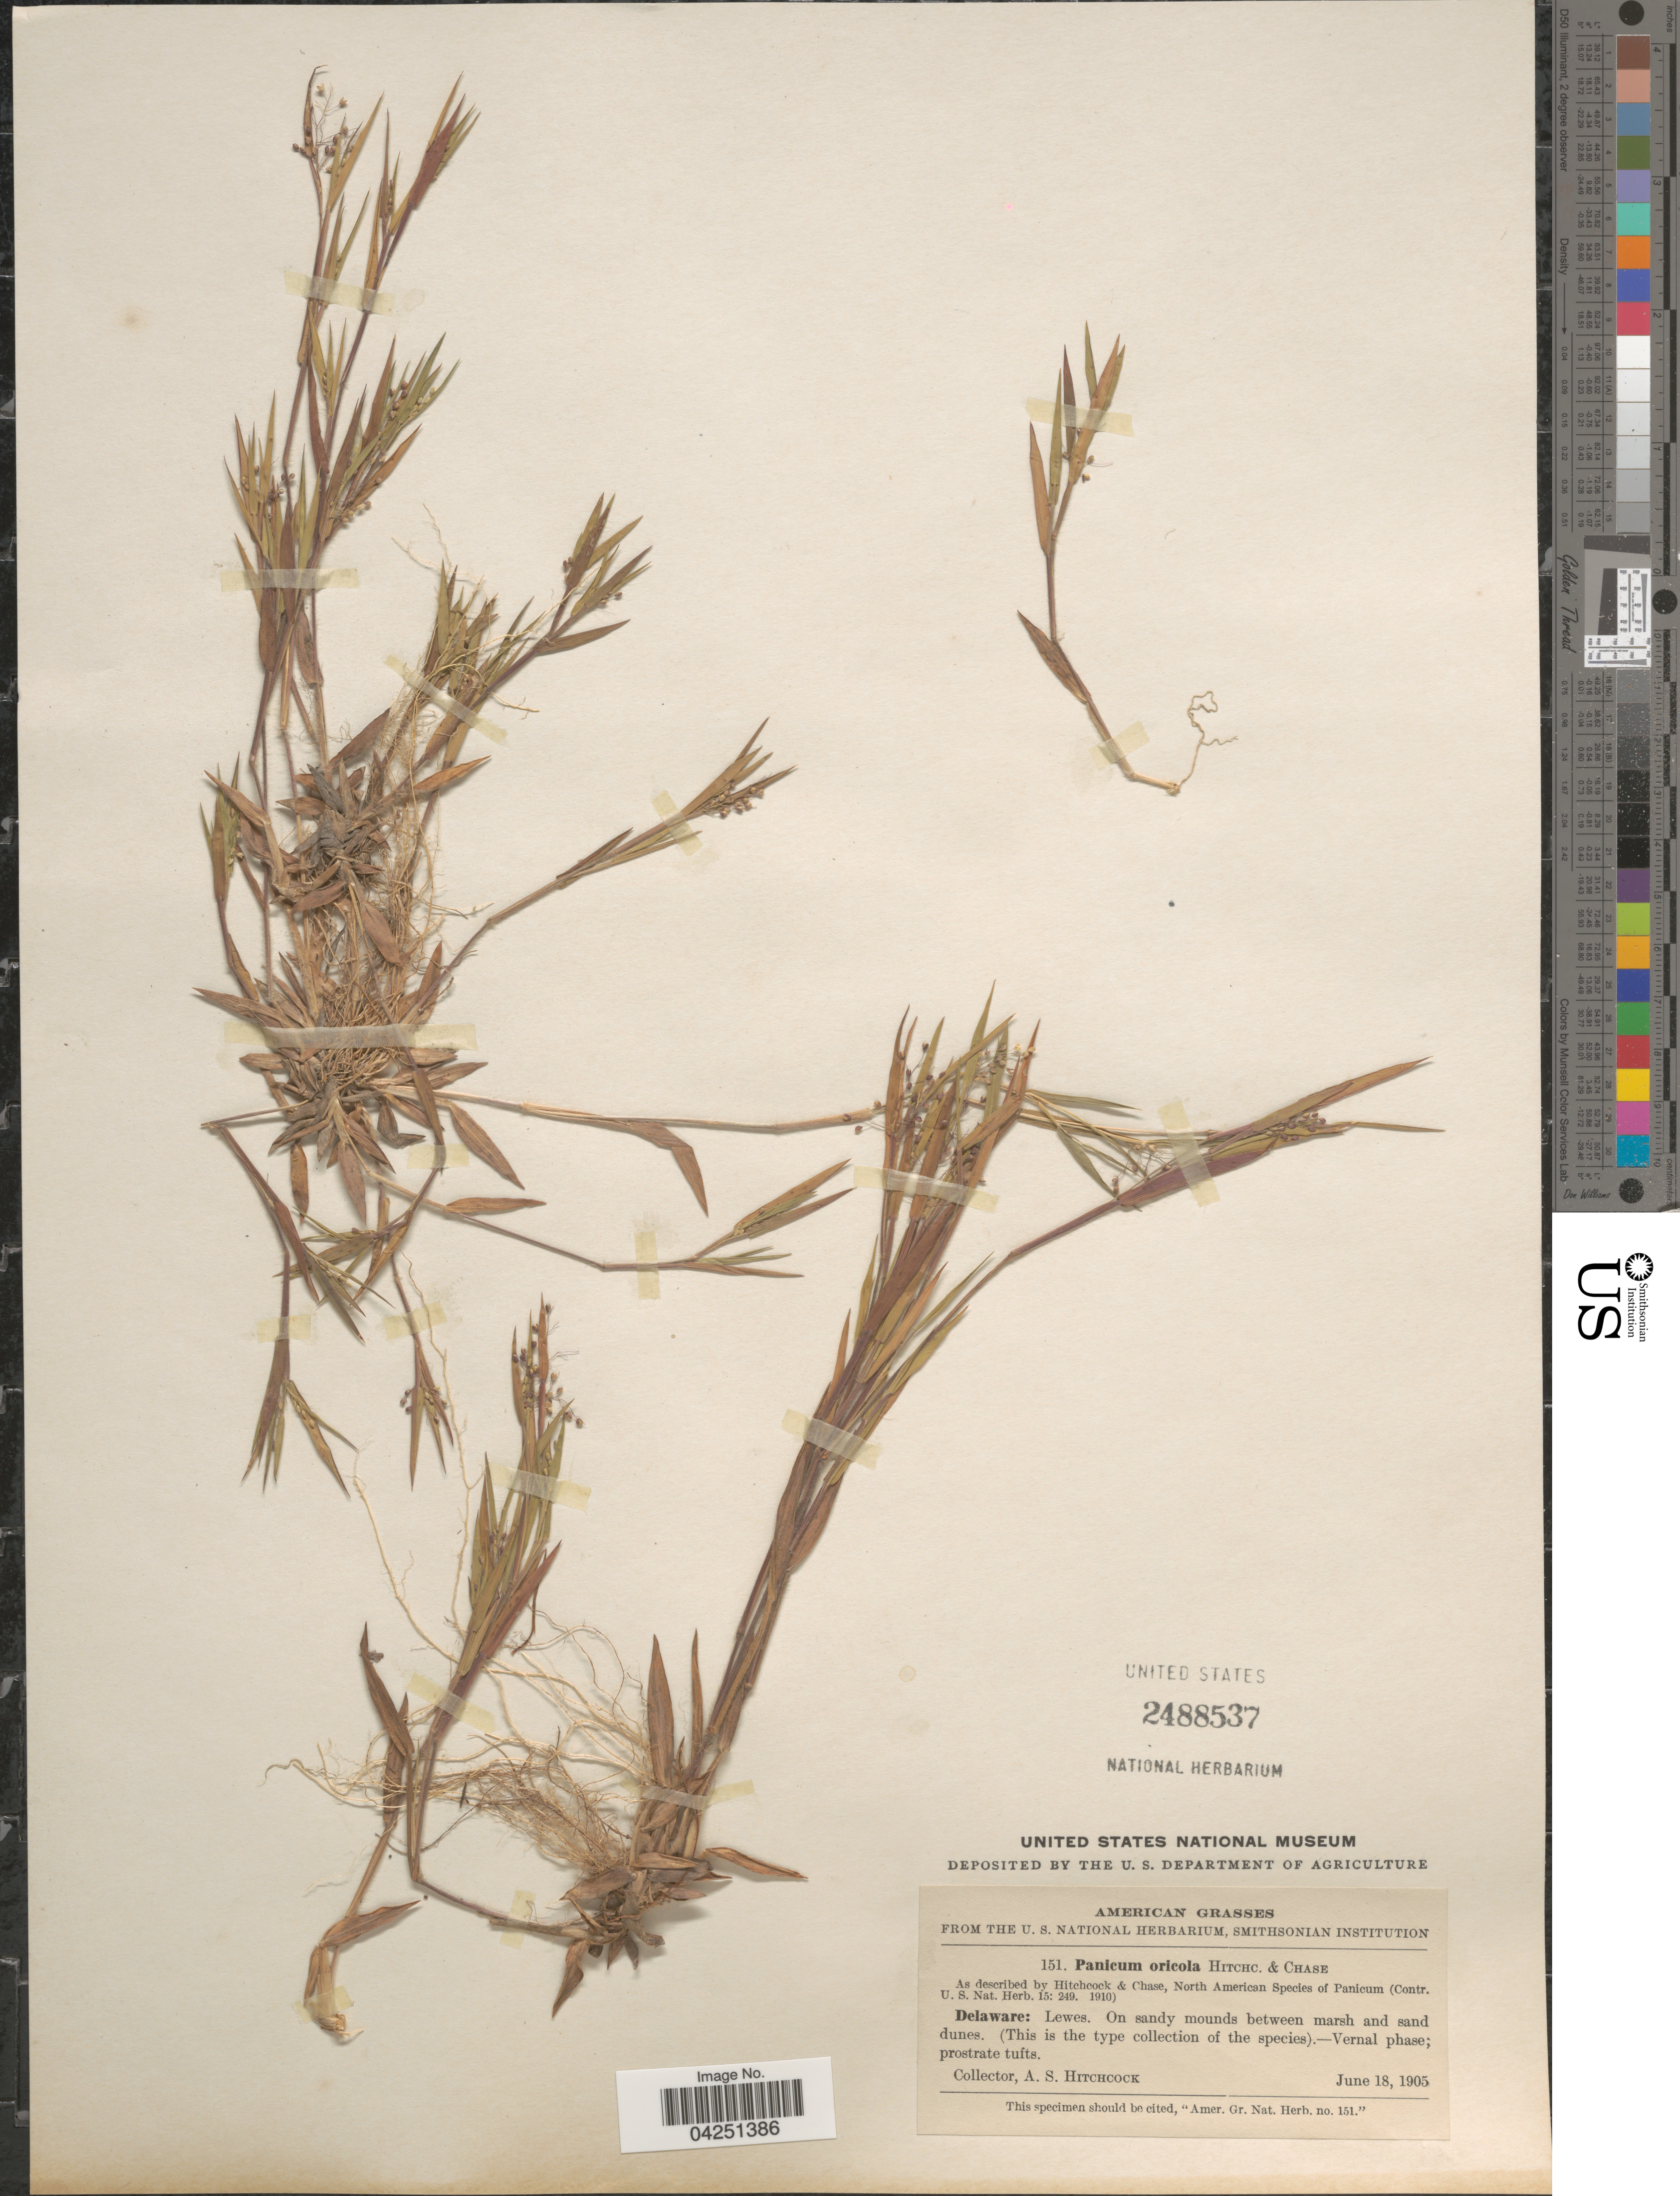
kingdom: Plantae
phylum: Tracheophyta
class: Liliopsida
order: Poales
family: Poaceae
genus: Dichanthelium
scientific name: Dichanthelium acuminatum var. acuminatum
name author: (Sw.) Gould & C.A. Clark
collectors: A. S. Hitchcock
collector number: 151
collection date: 1905-06-18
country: United States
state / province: Delaware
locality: Lewes. On sandy mounds between marsh and sand dunes.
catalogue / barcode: US 2488537